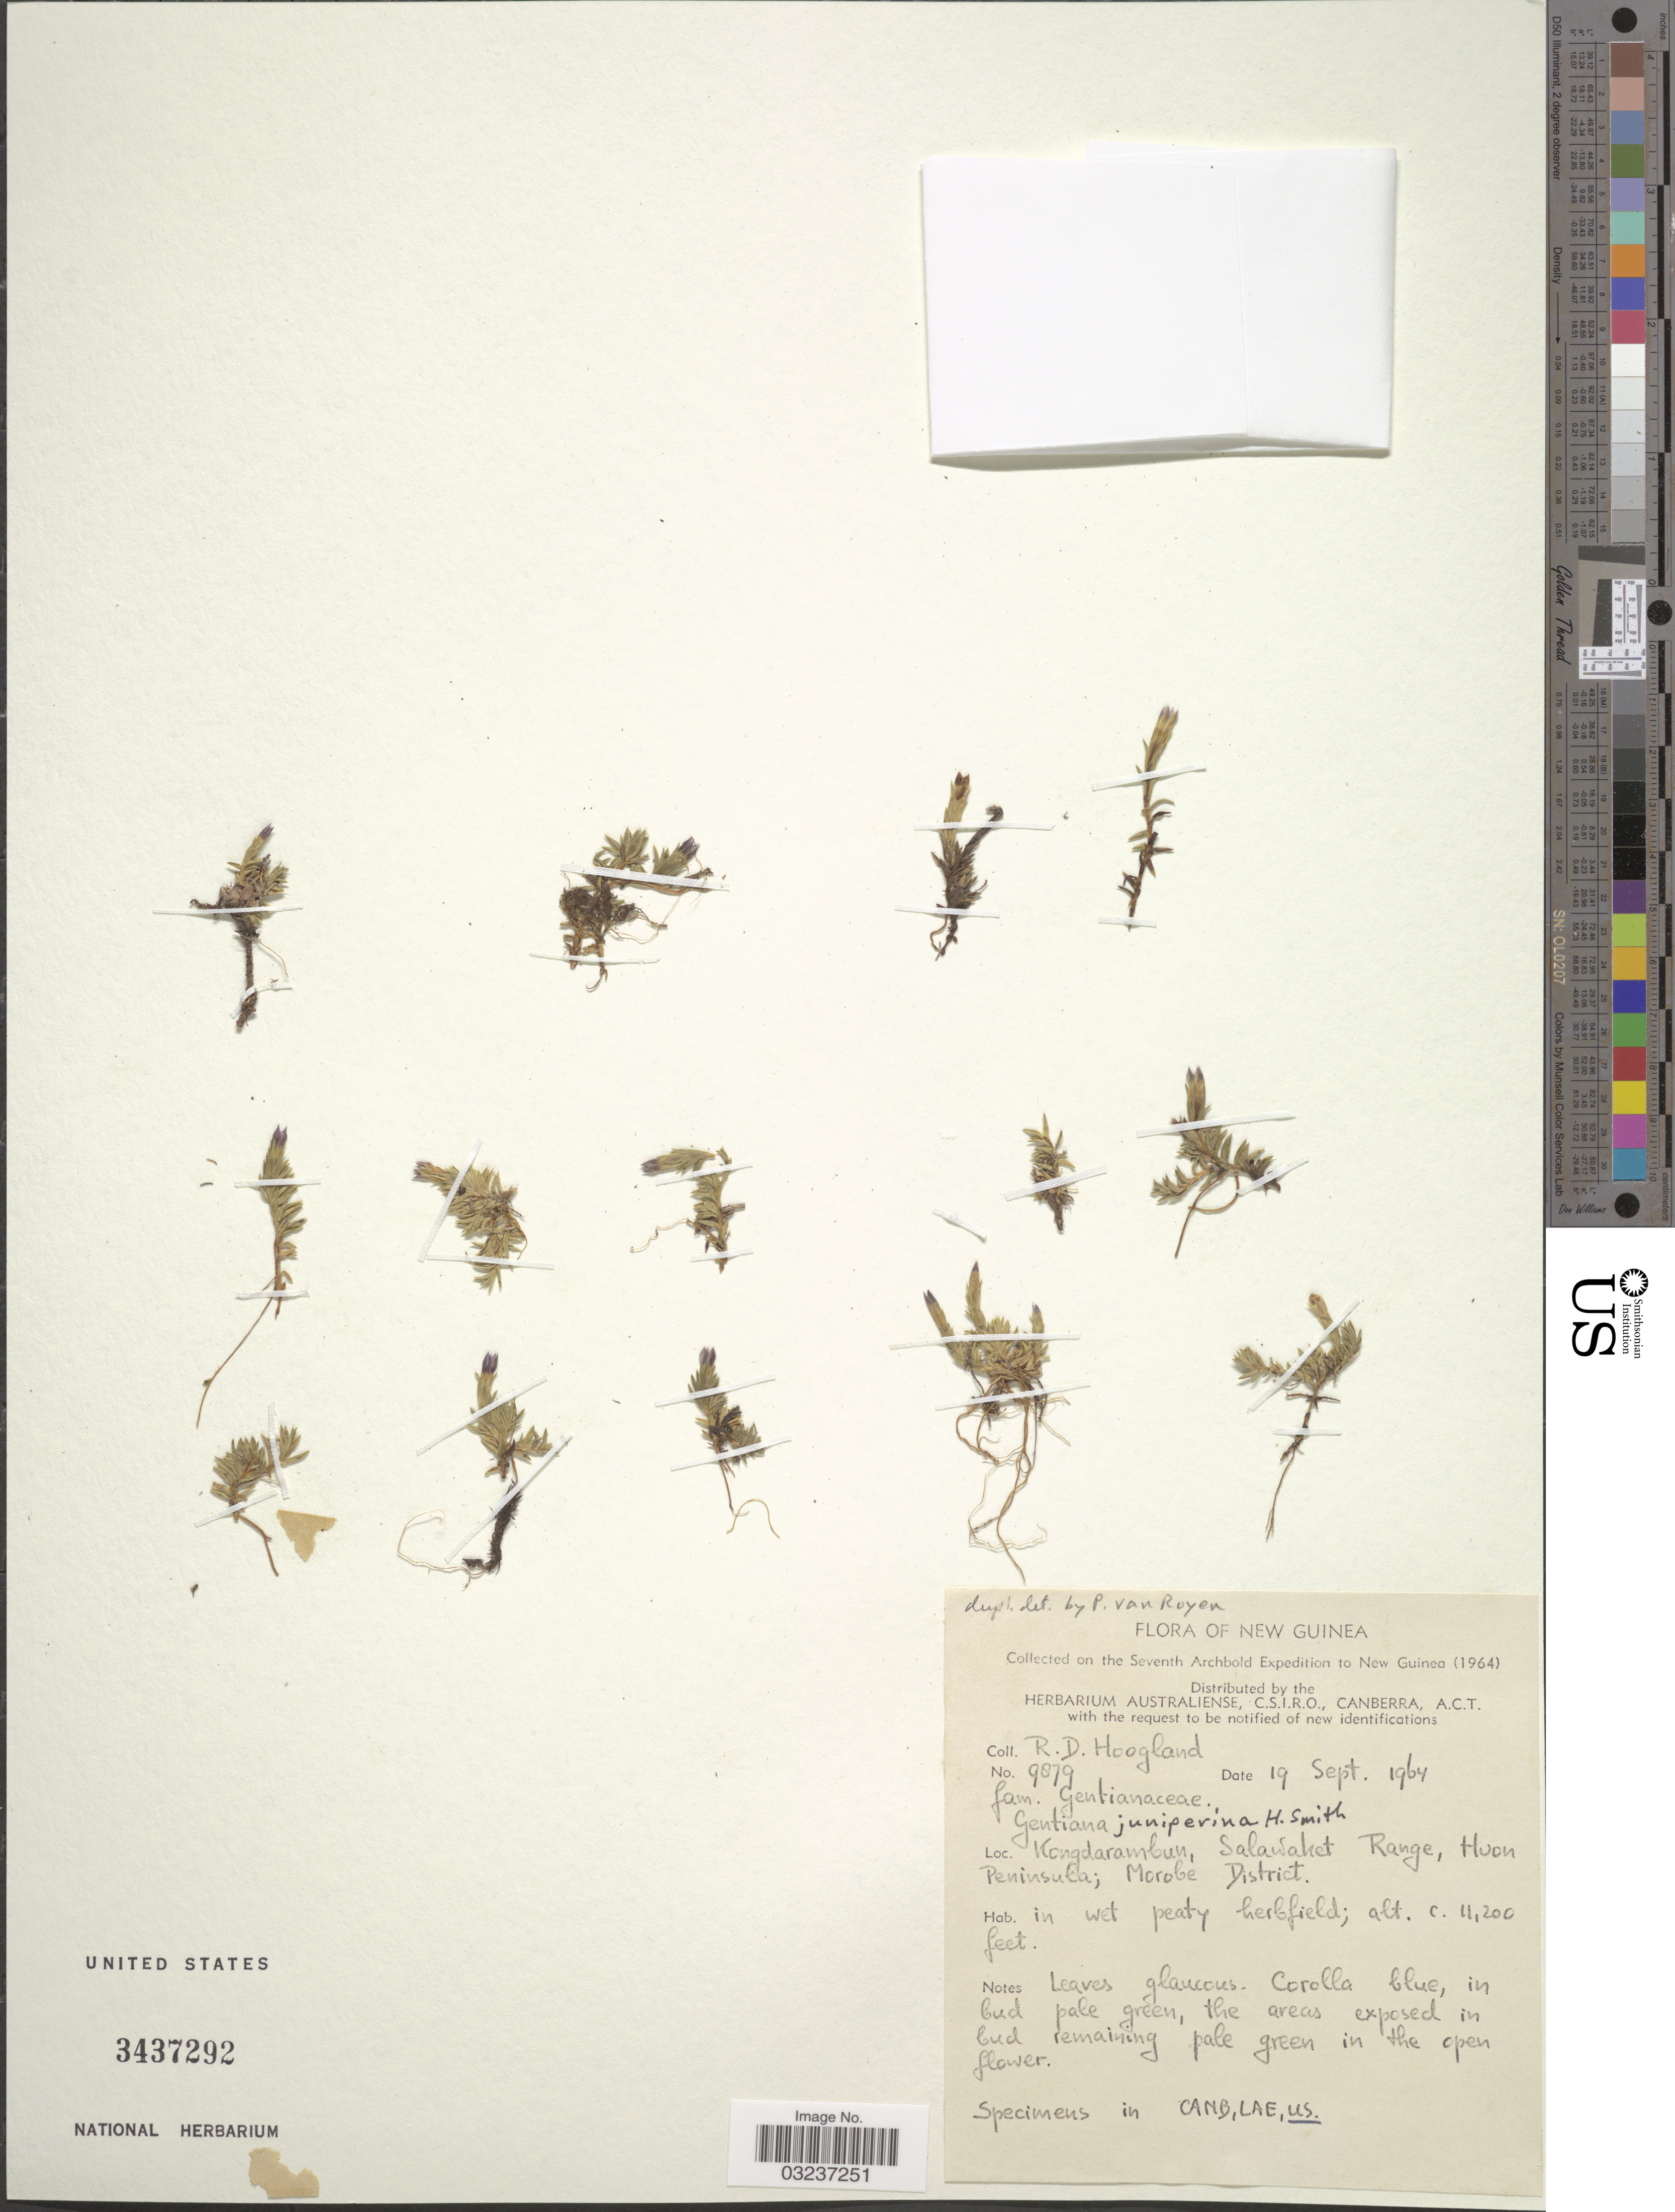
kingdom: Plantae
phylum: Tracheophyta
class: Magnoliopsida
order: Gentianales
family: Gentianaceae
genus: Gentiana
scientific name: Gentiana juniperina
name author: Harry Sm.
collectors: R. D. Hoogland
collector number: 9879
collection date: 1964-09-19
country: Papua New Guinea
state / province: Morobe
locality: New Guinea. Kongdarambun, Salawaket Range, Huon Peninsula; Morobe District.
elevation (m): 3414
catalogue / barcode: US 3437292